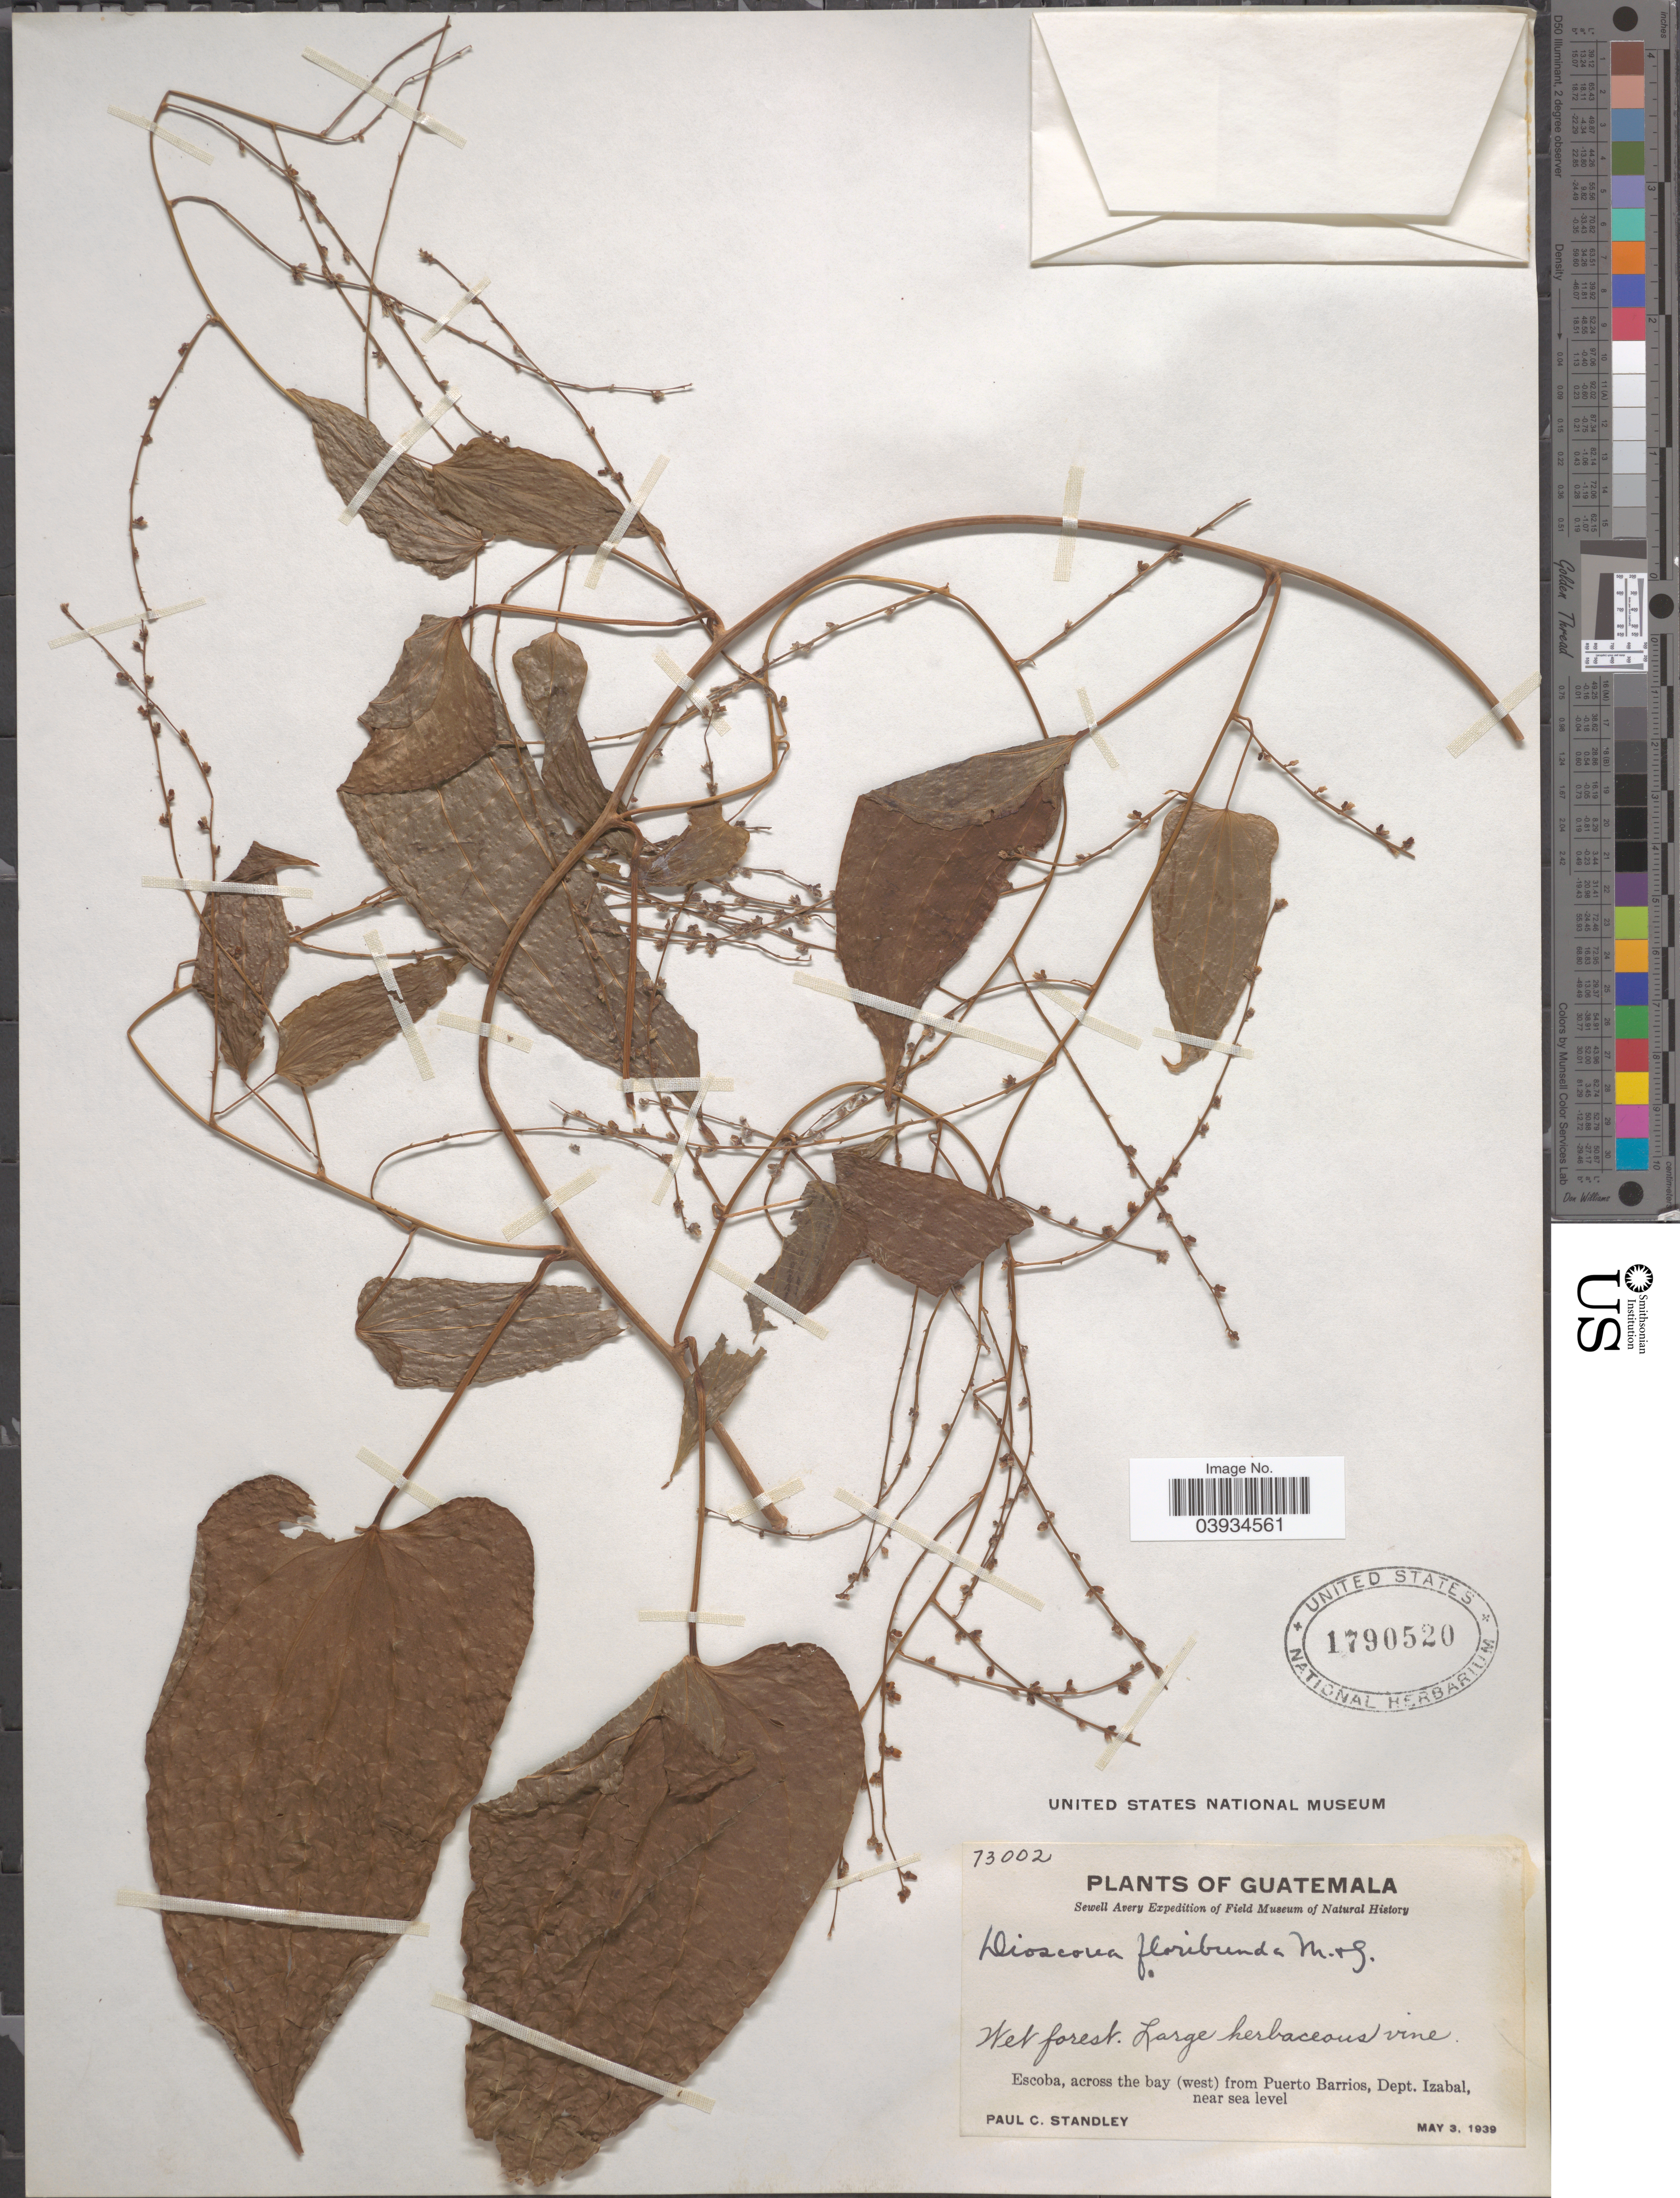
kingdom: Plantae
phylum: Tracheophyta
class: Liliopsida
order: Dioscoreales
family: Dioscoreaceae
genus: Dioscorea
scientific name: Dioscorea floribunda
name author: M. Martens & Galeotti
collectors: P. C. Standley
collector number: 73002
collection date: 1939-05-03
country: Guatemala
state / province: Izabal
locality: Escoba, across the bay (west) from Puerto Barrios, Dept. Izabal.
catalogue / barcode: US 1790520